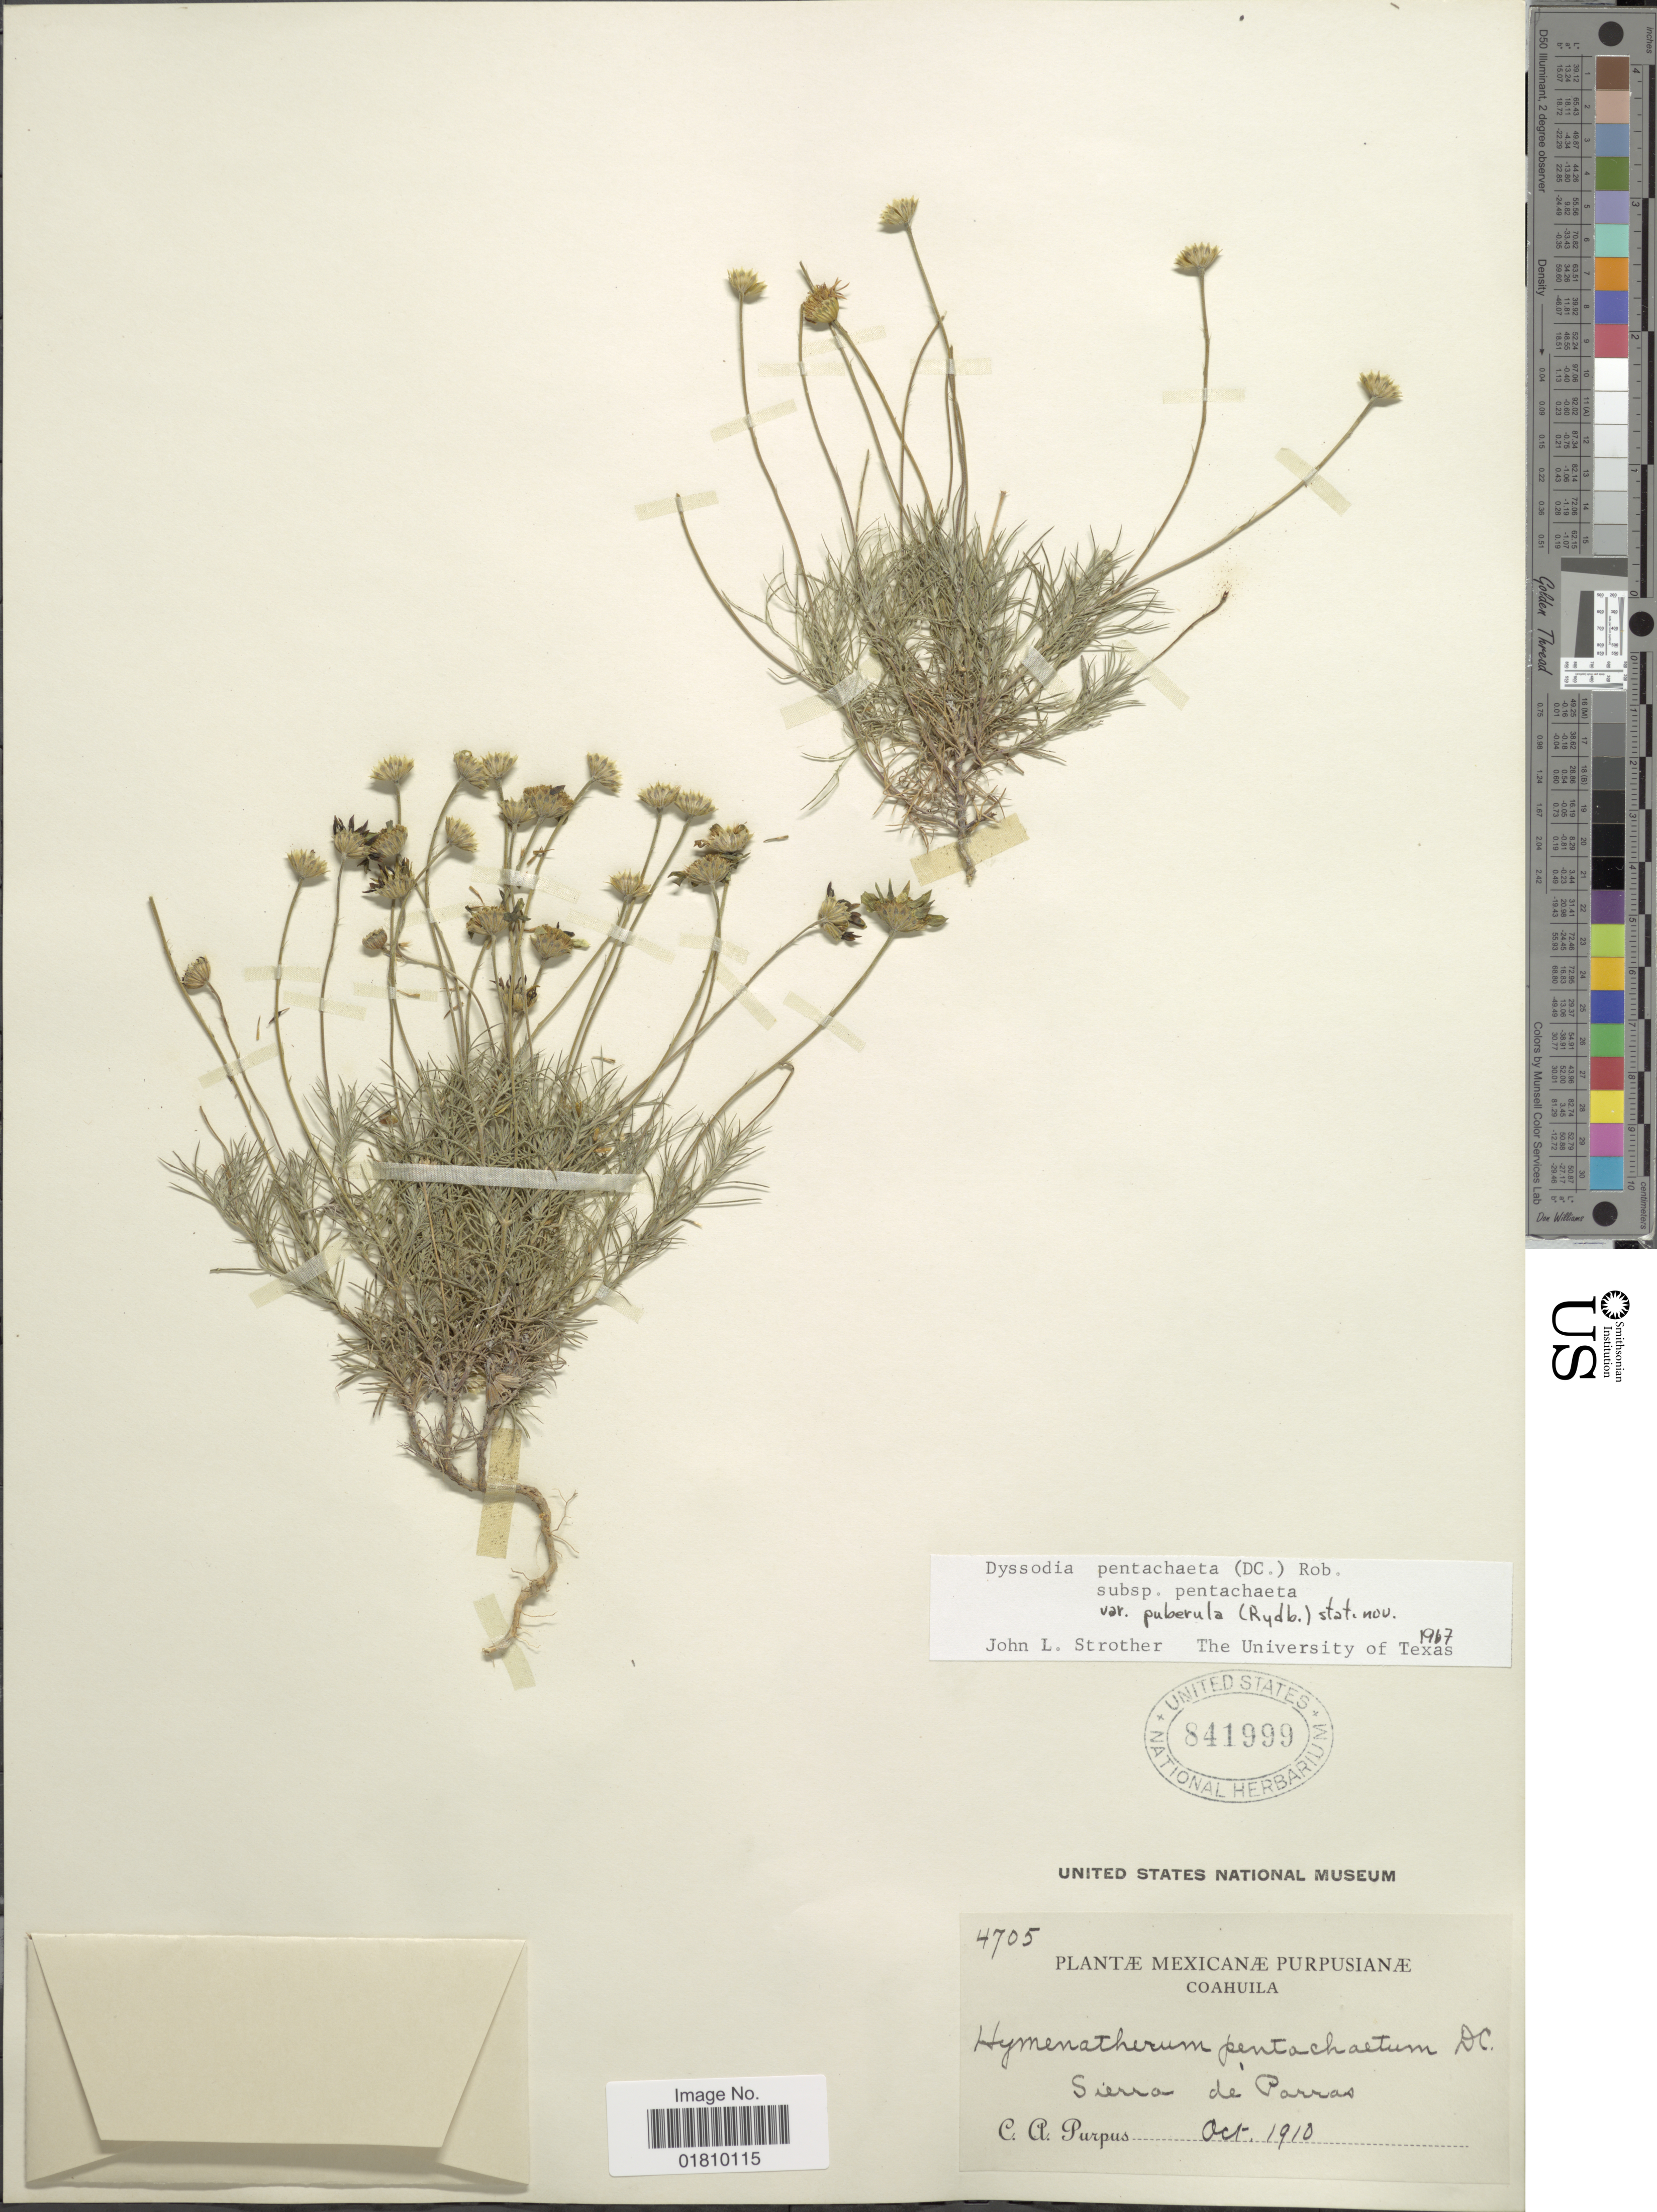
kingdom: Plantae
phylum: Tracheophyta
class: Magnoliopsida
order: Asterales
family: Asteraceae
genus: Thymophylla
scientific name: Thymophylla pentachaeta var. puberula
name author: (Rydb.) Strother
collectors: C. A. Purpus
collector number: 4705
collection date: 1910-10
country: Mexico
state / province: Coahuila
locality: Sierra de Parras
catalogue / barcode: US 841999